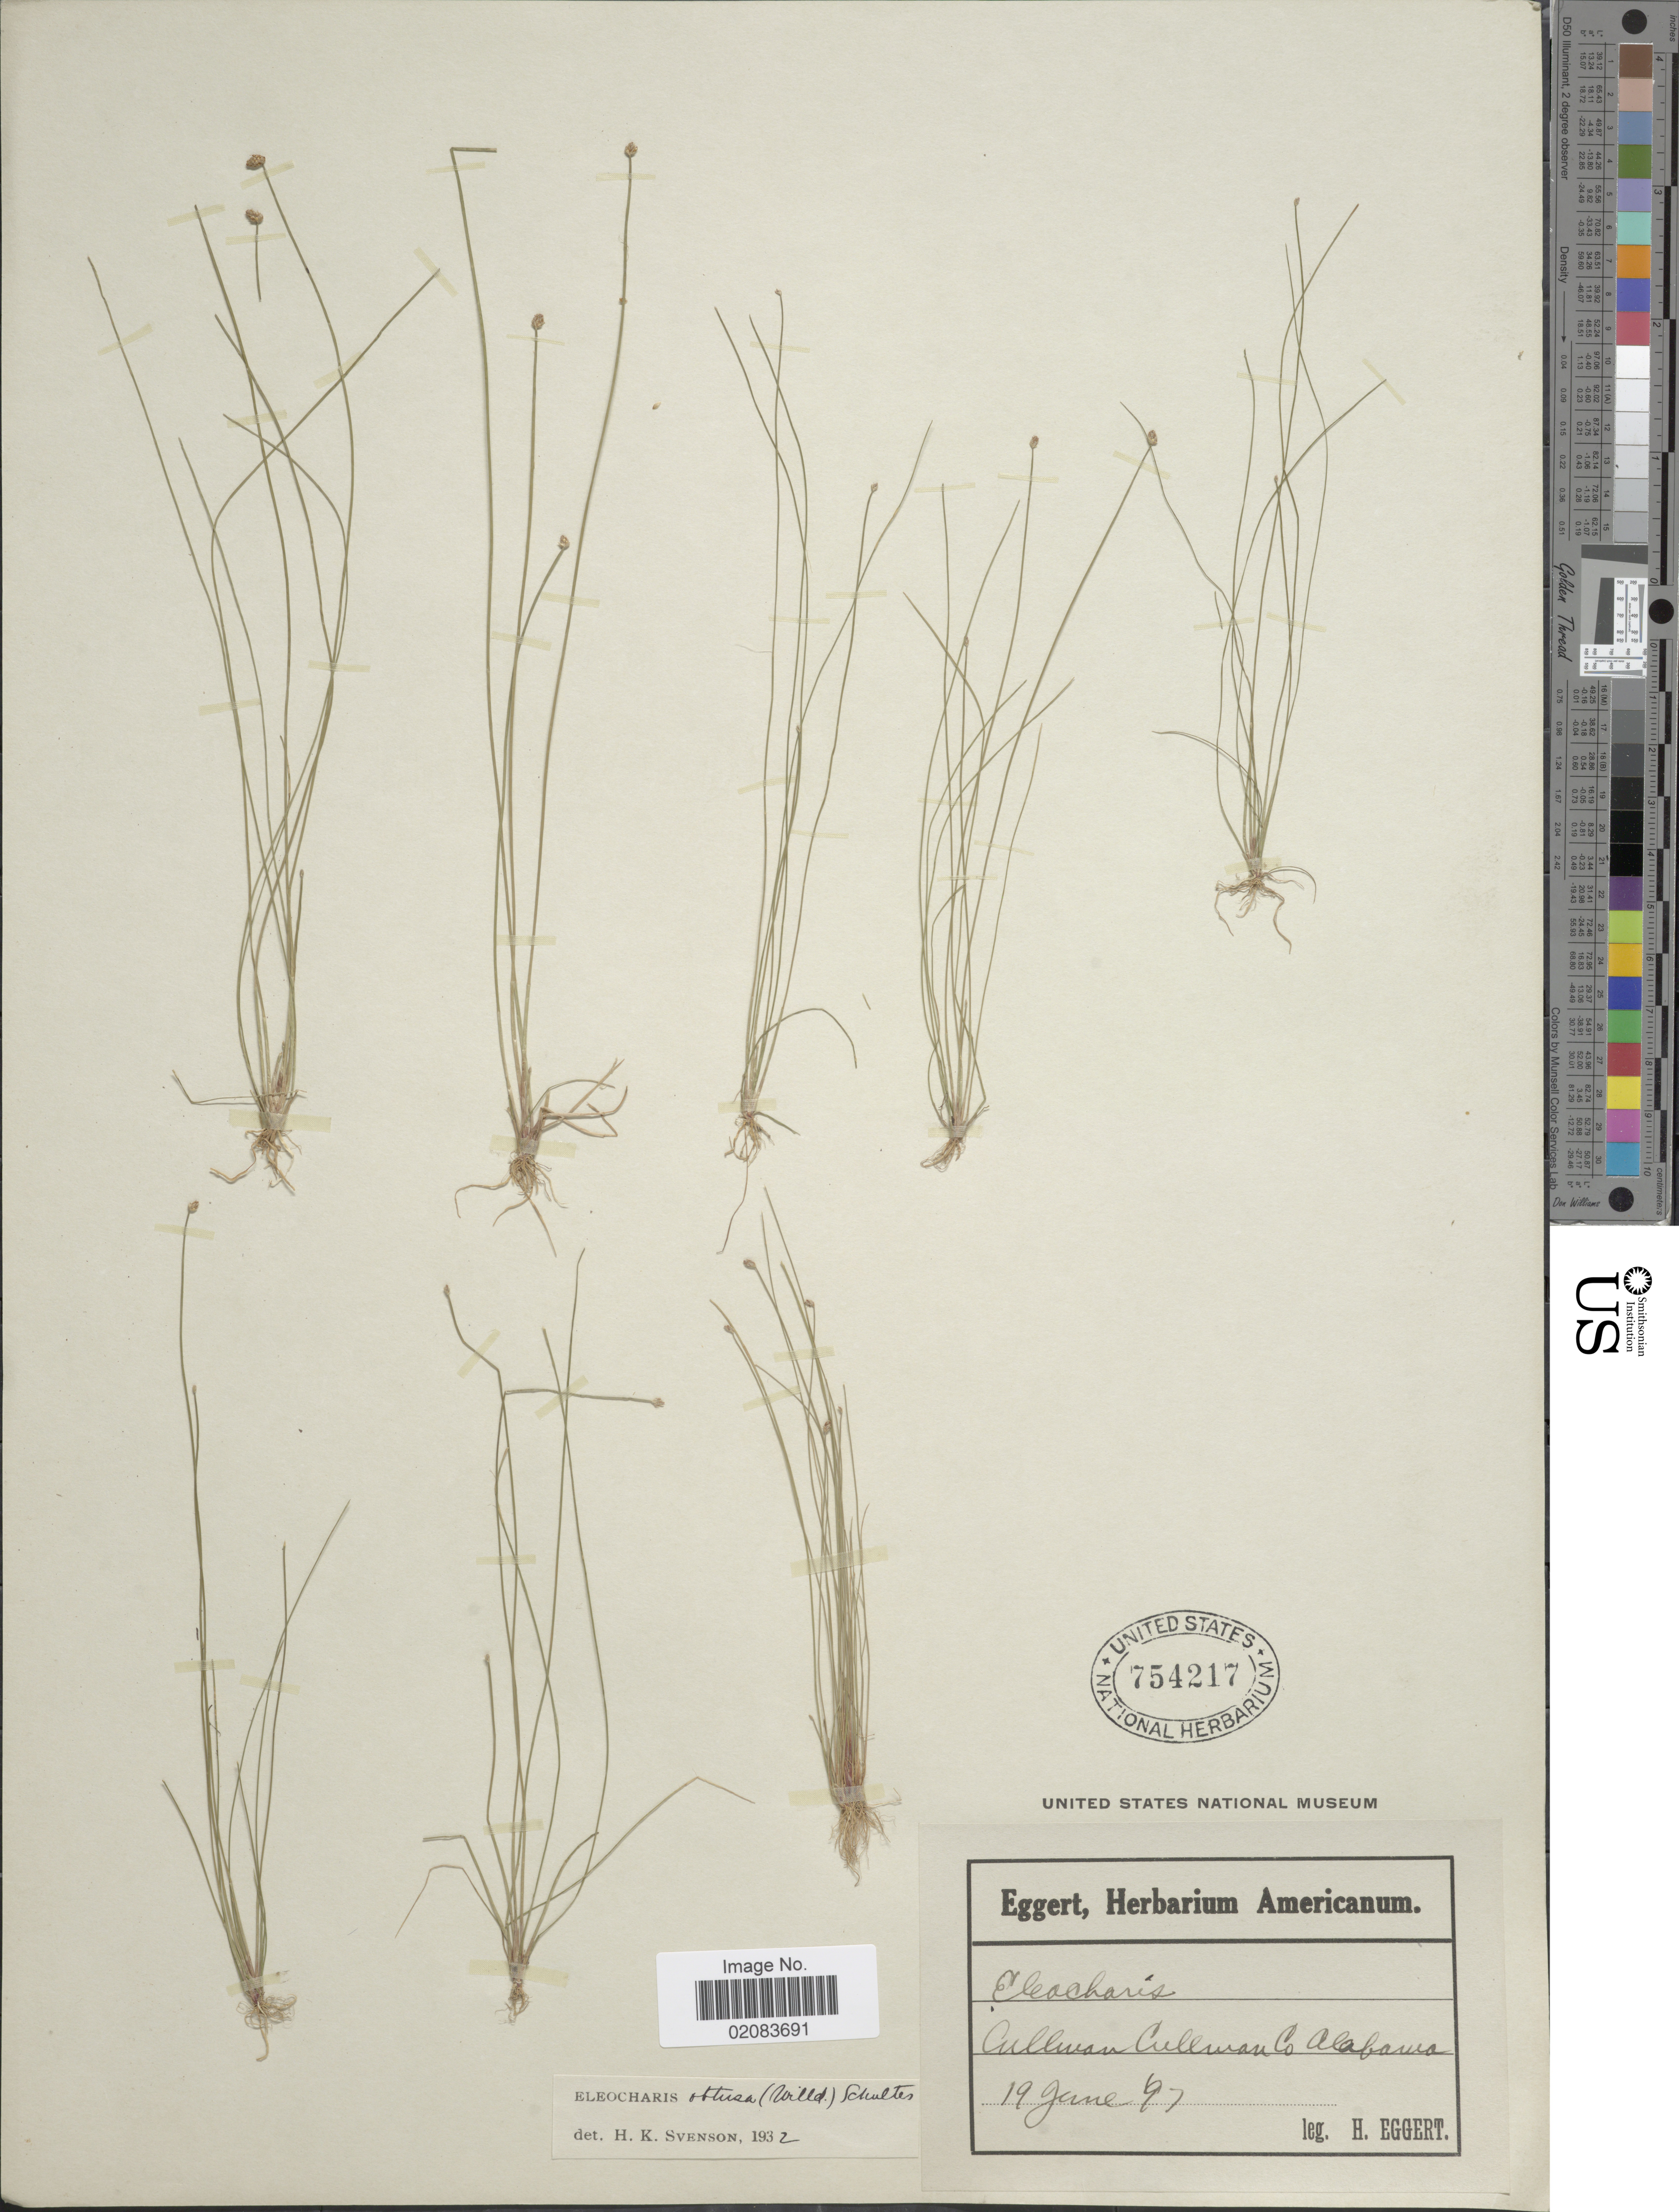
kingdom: Plantae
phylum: Tracheophyta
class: Liliopsida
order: Poales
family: Cyperaceae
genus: Eleocharis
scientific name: Eleocharis obtusa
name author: (Willd.) Schult.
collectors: H. Eggert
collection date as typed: Transcribed d/m/y: 19/6/97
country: United States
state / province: Alabama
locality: Cullman Cullman Co.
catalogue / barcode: US 754217